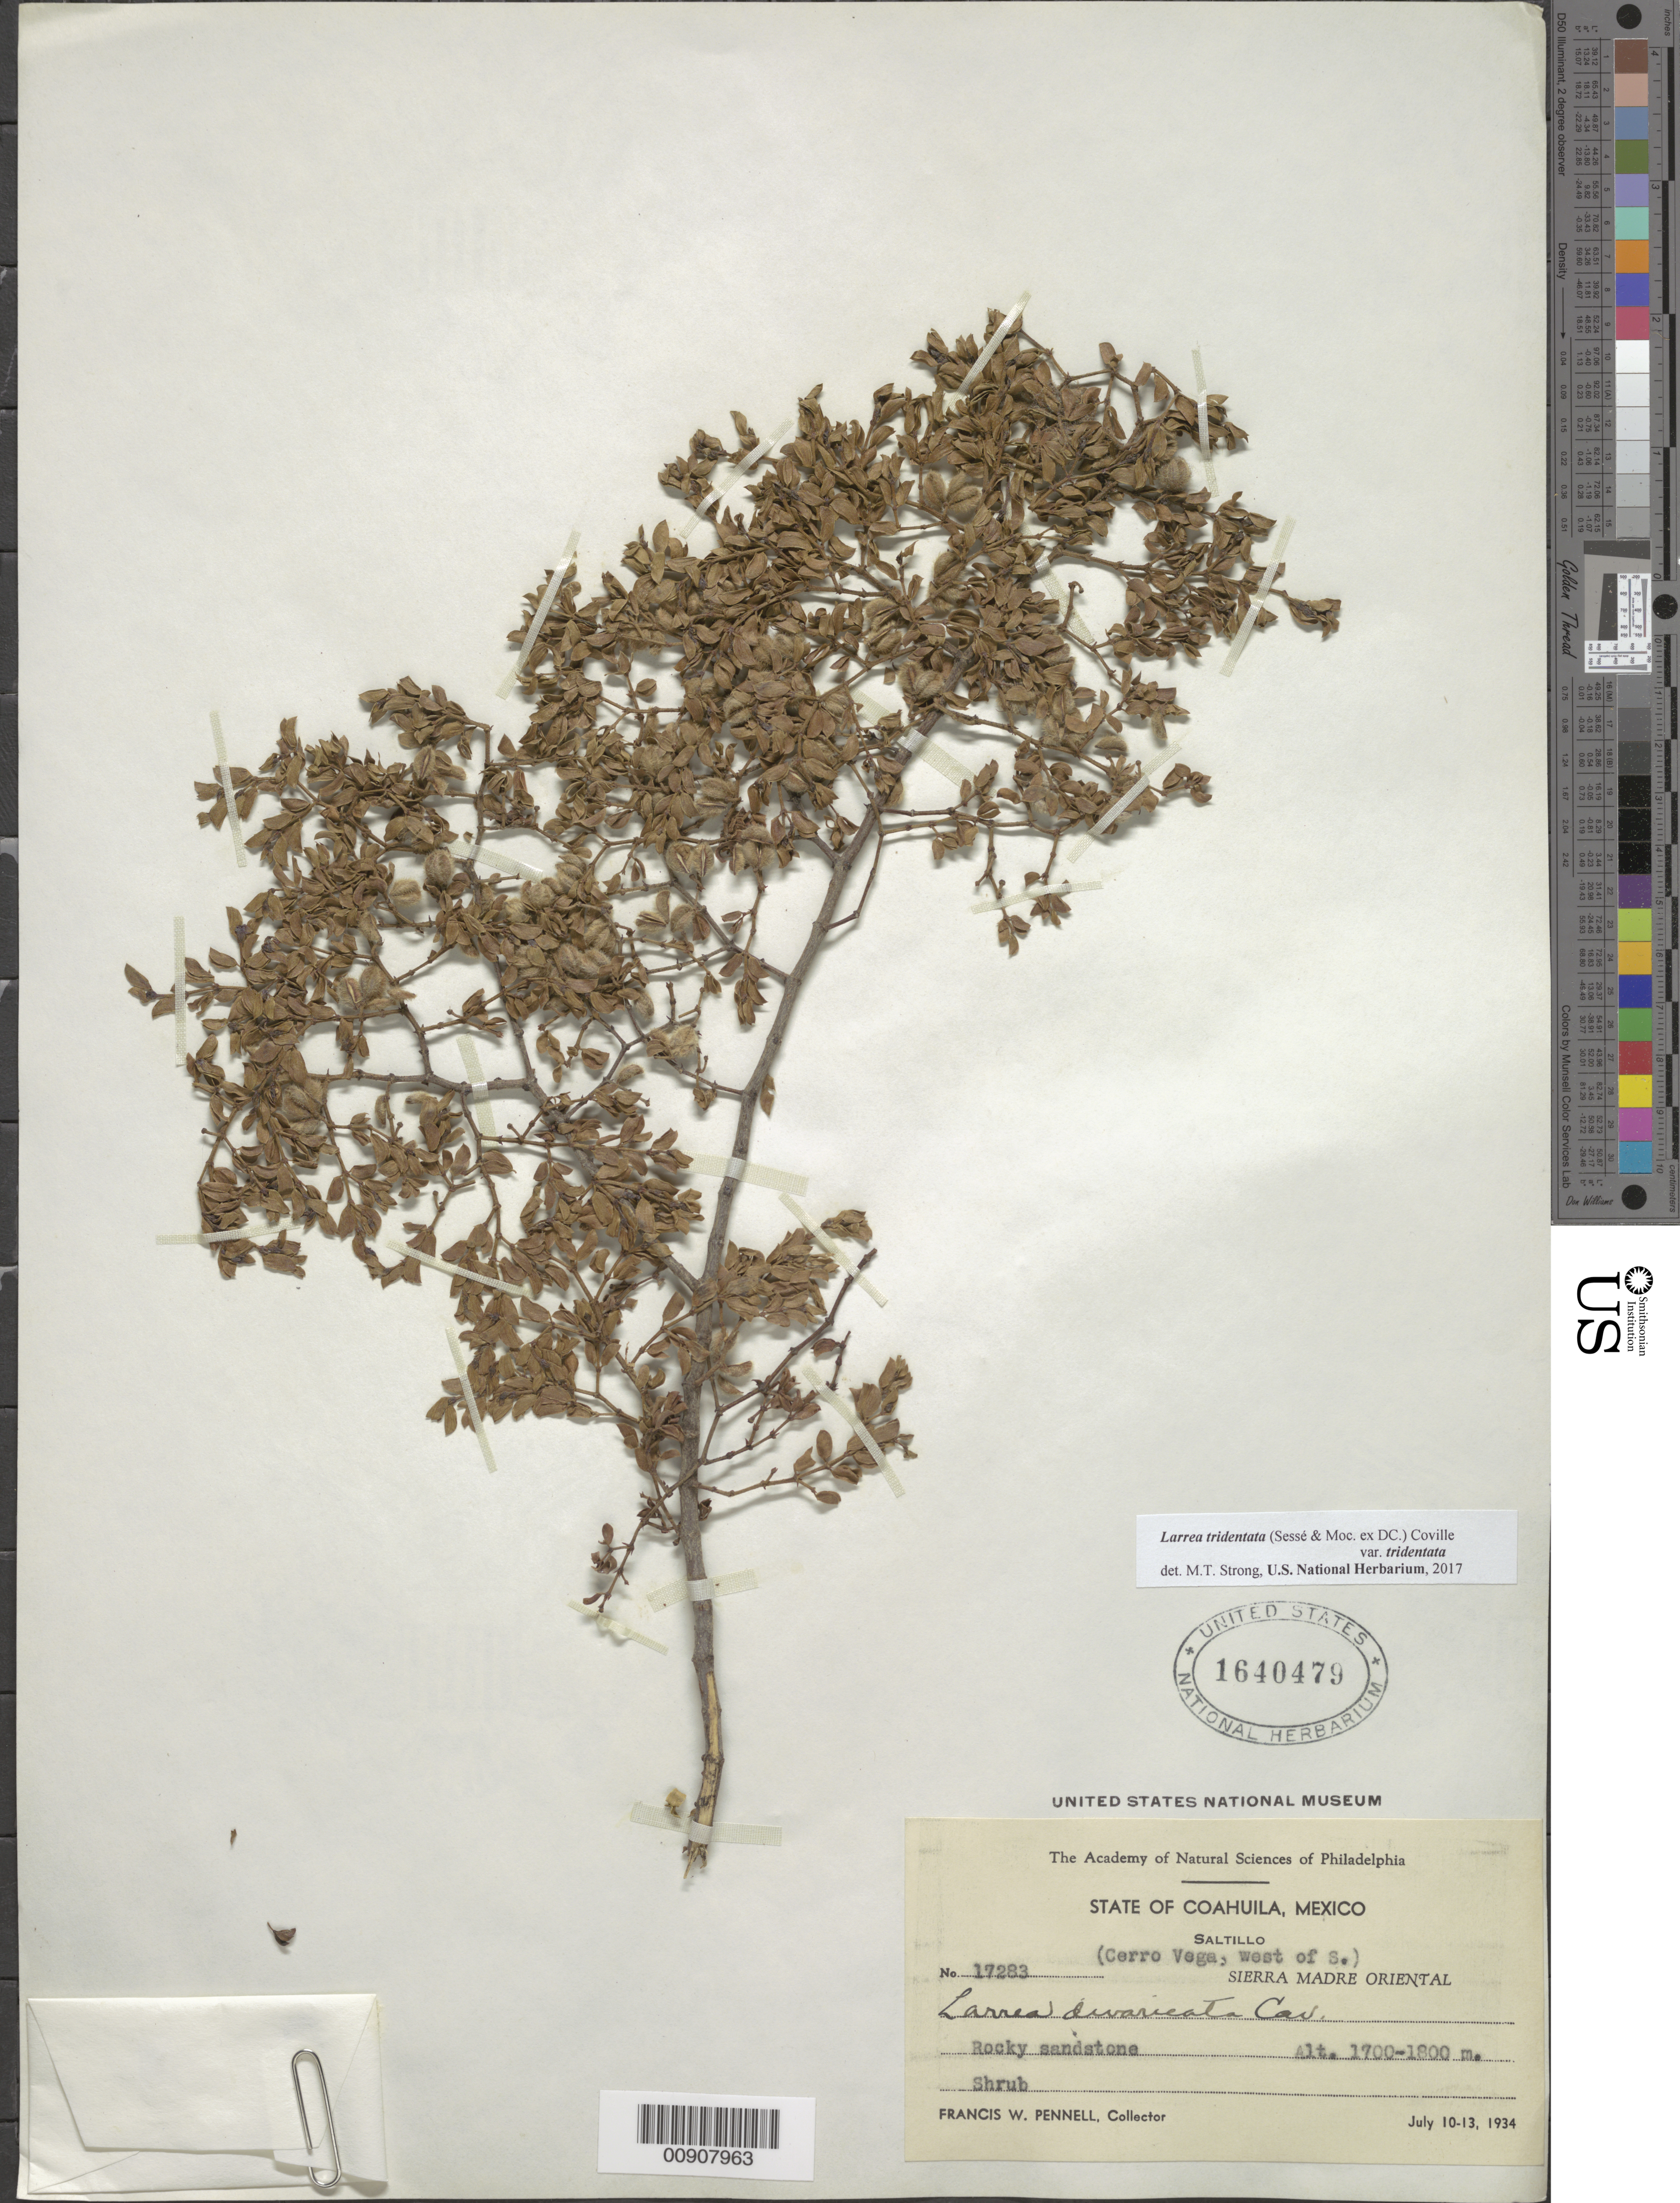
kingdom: Plantae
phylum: Tracheophyta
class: Magnoliopsida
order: Zygophyllales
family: Zygophyllaceae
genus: Larrea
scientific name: Larrea tridentata var. tridentata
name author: (Sessé & Moc. ex DC.) Coville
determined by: Strong, M. T., (US), Smithsonian Institution - National Museum of Natural History (UNITED STATES)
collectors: F. W. Pennell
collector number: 17283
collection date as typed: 10 Jul 1934 to 13 Jul 1934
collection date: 1934-07-10/1934-07-13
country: Mexico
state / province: Coahuila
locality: Saltillo (Cerro Vega, west of S.), State of Coahuila. Sierra Madre Oriental.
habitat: Rocky sandstone.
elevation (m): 1800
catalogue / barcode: US 1640479